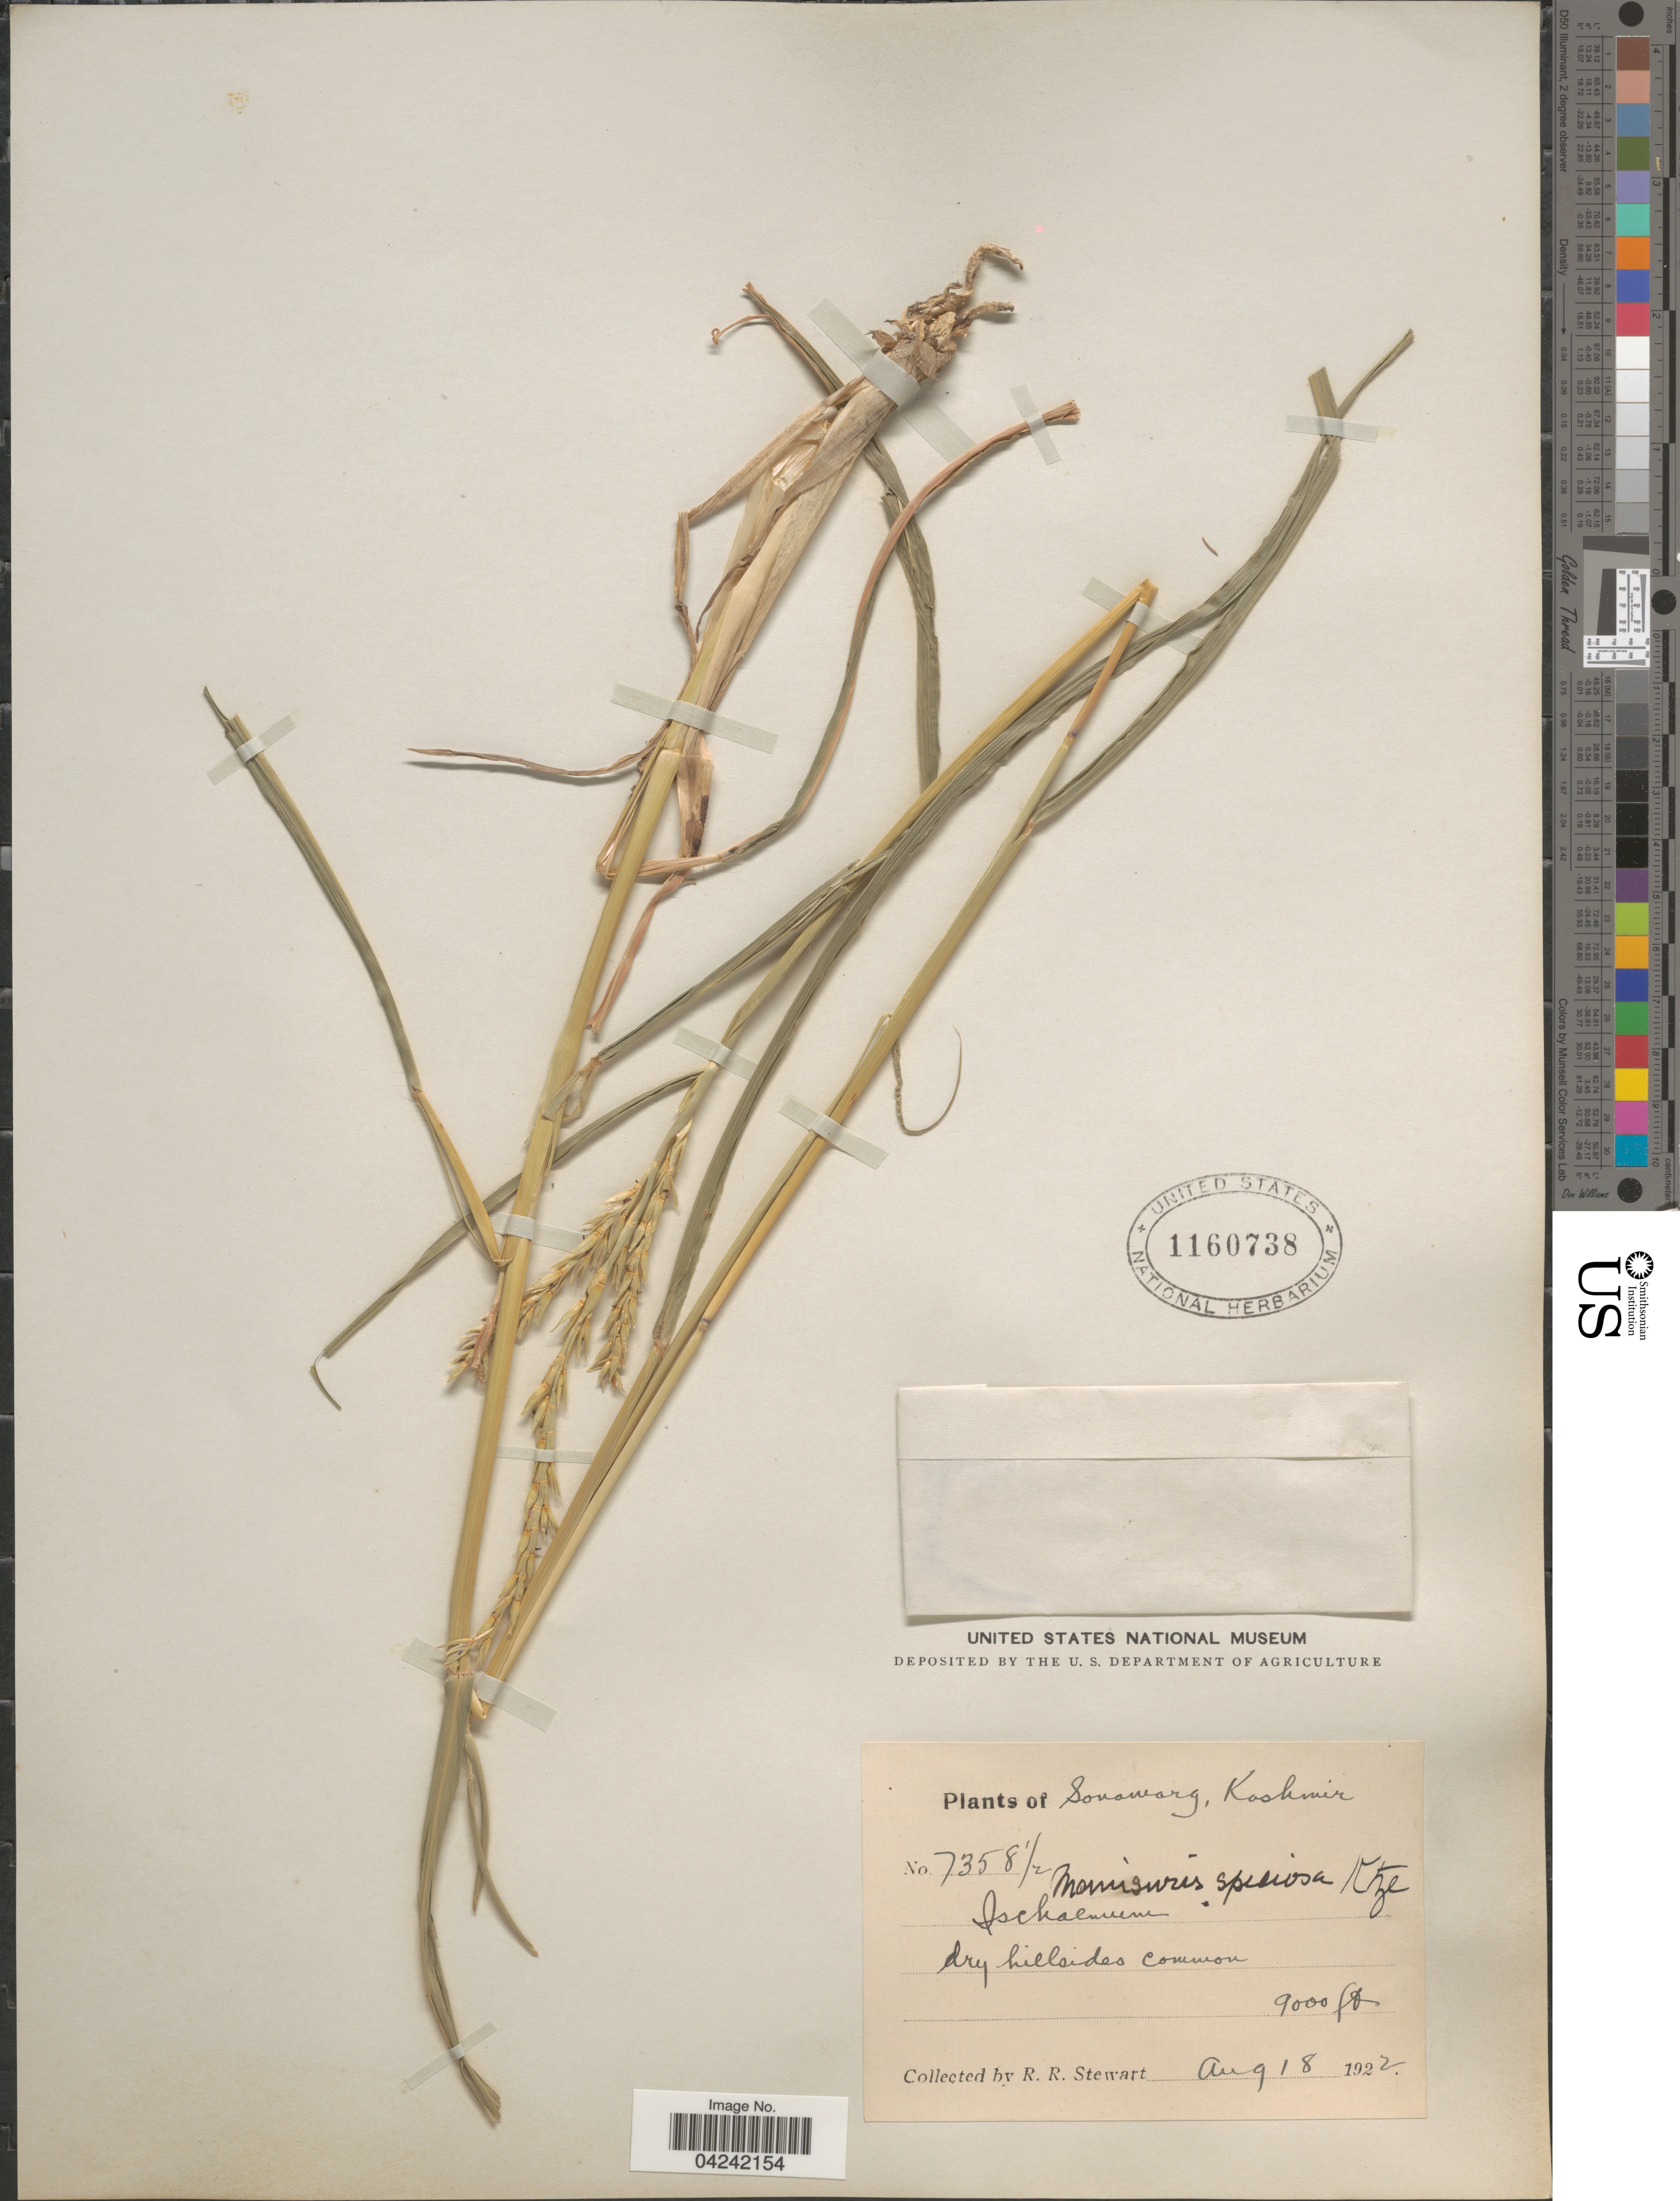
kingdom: Plantae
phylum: Tracheophyta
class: Liliopsida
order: Poales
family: Poaceae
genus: Phacelurus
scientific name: Phacelurus speciosus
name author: (Steud.) C. E. Hubb.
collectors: R. Stewart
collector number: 7358 1/2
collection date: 1922-08-18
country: India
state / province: Jammu and Kashmir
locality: Sonamarg.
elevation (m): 2743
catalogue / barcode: US 1160738